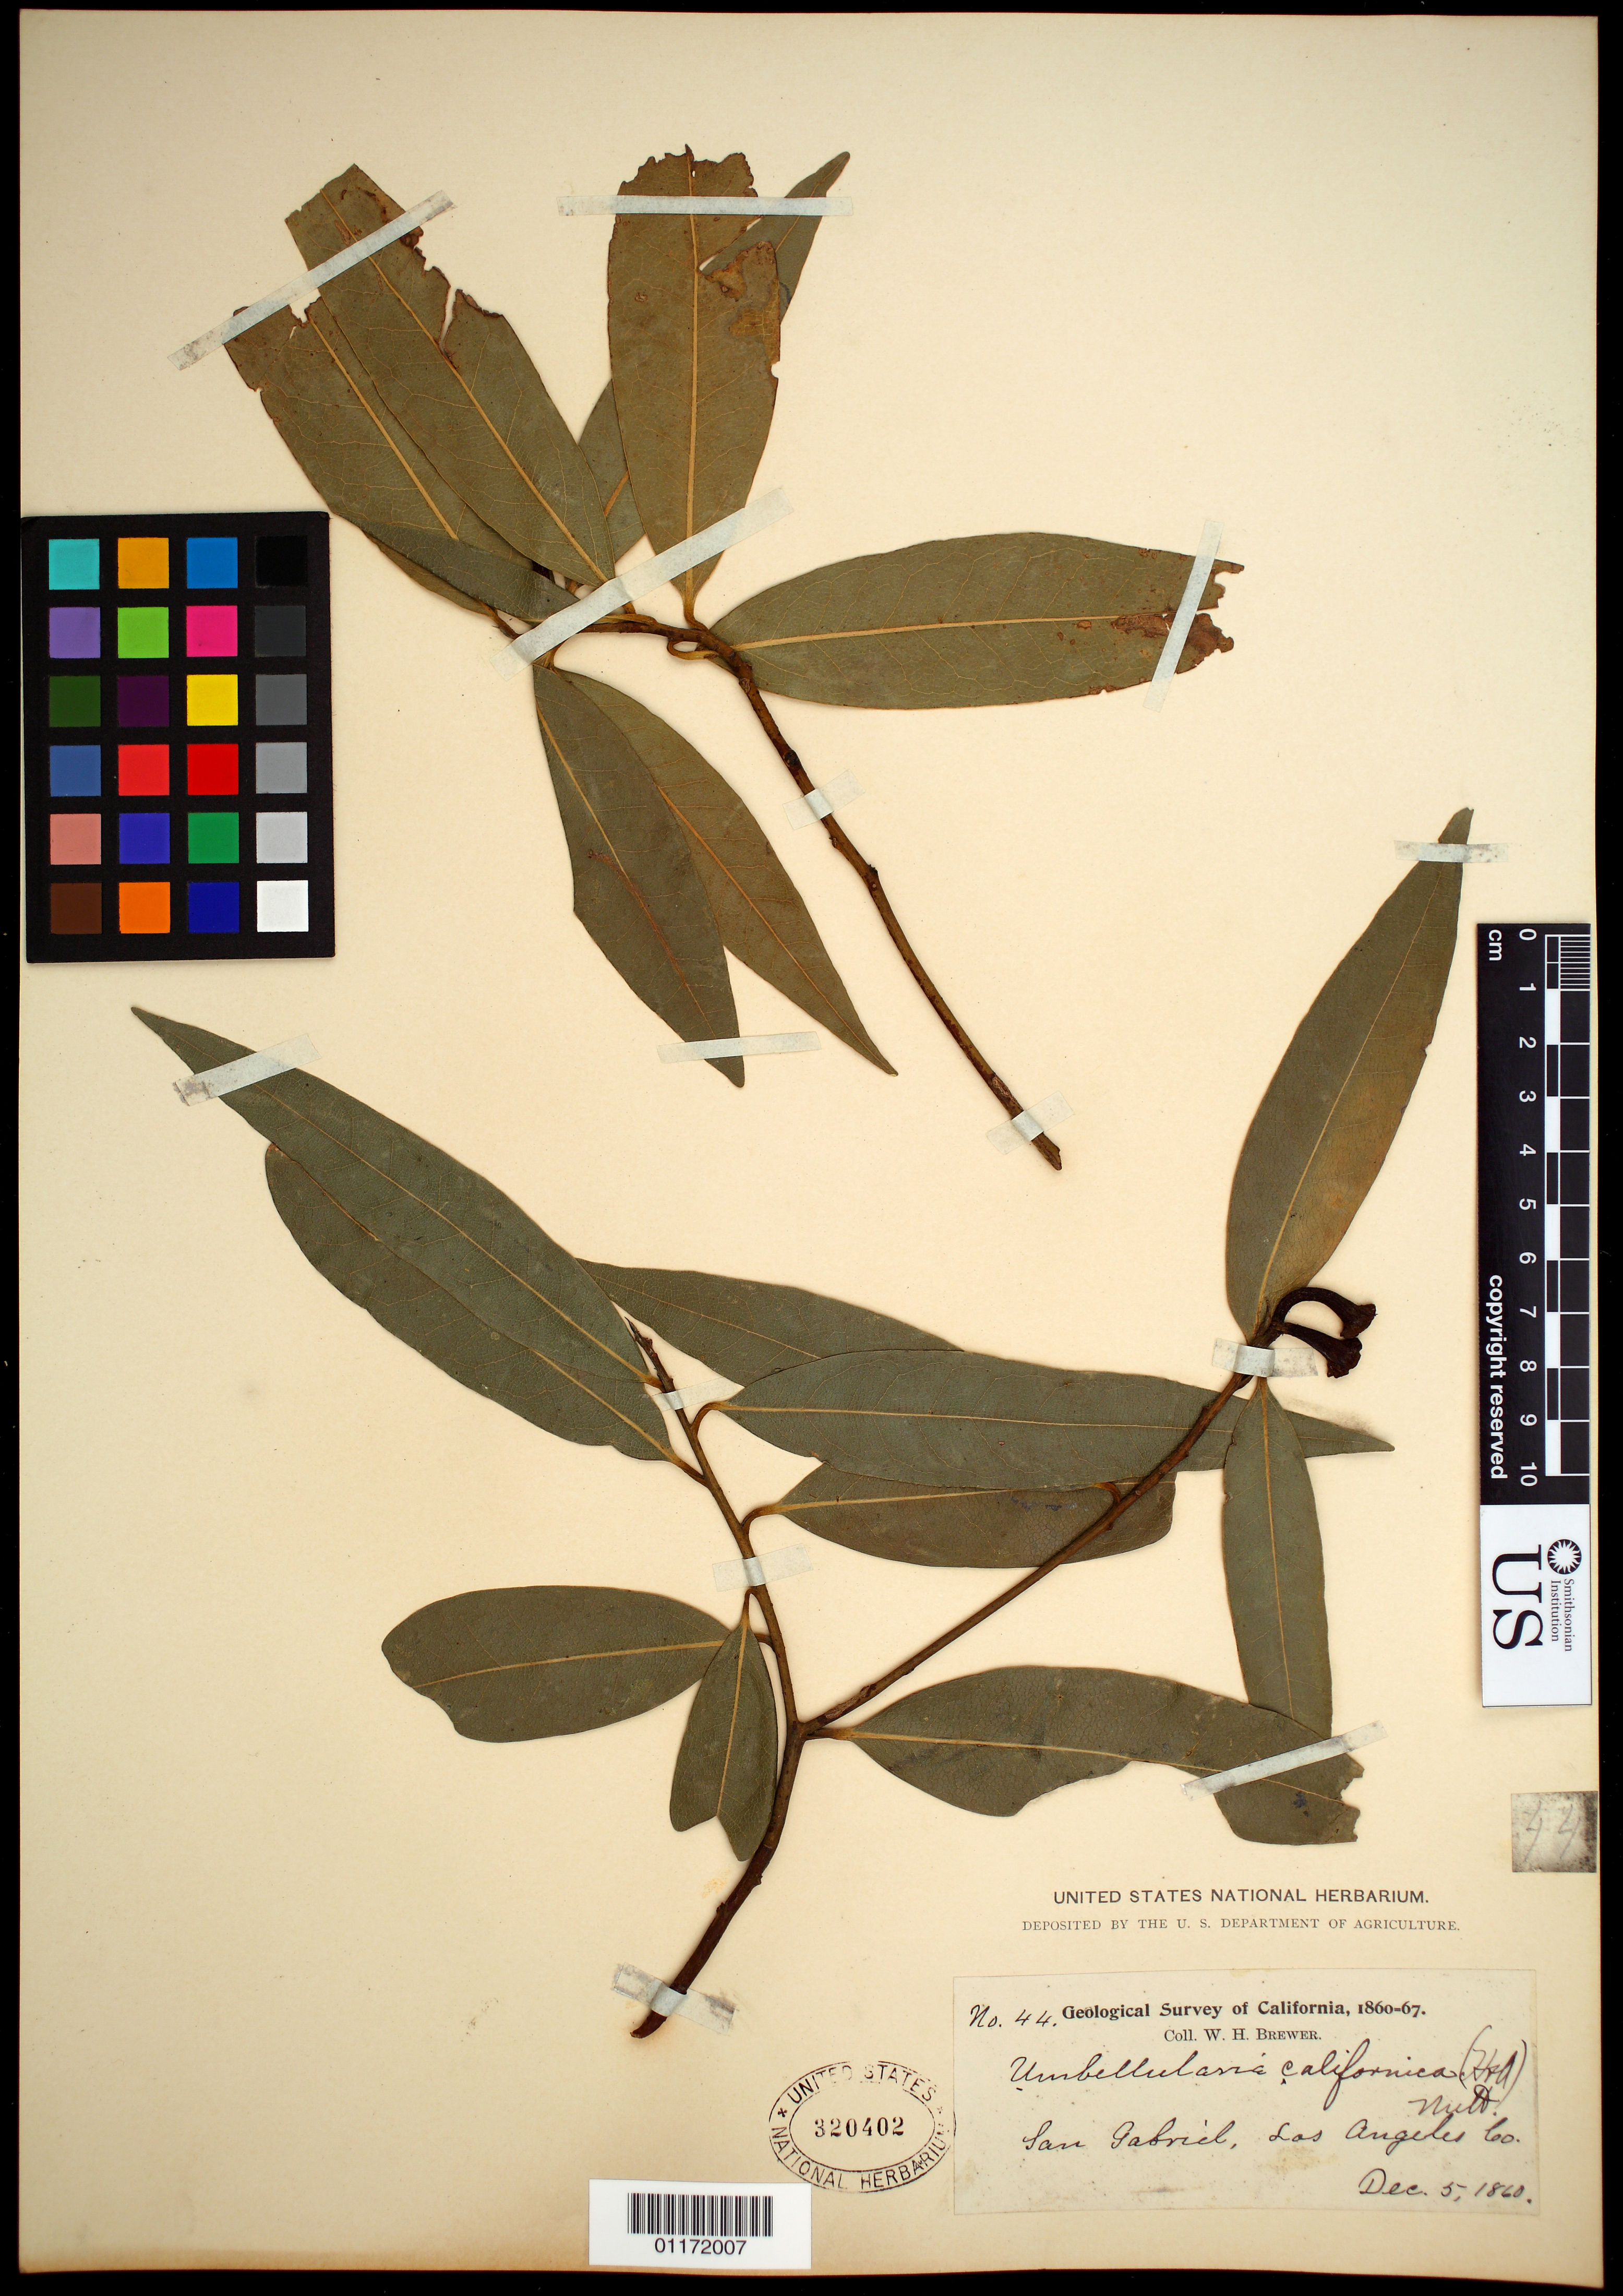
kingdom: Plantae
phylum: Tracheophyta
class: Magnoliopsida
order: Laurales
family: Lauraceae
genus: Umbellularia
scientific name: Umbellularia californica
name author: (Hook. & Arn.) Nutt.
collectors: W. H. Brewer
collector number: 44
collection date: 1860-12-05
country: United States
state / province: California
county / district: Los Angeles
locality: San Gabriel.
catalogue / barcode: US 320402